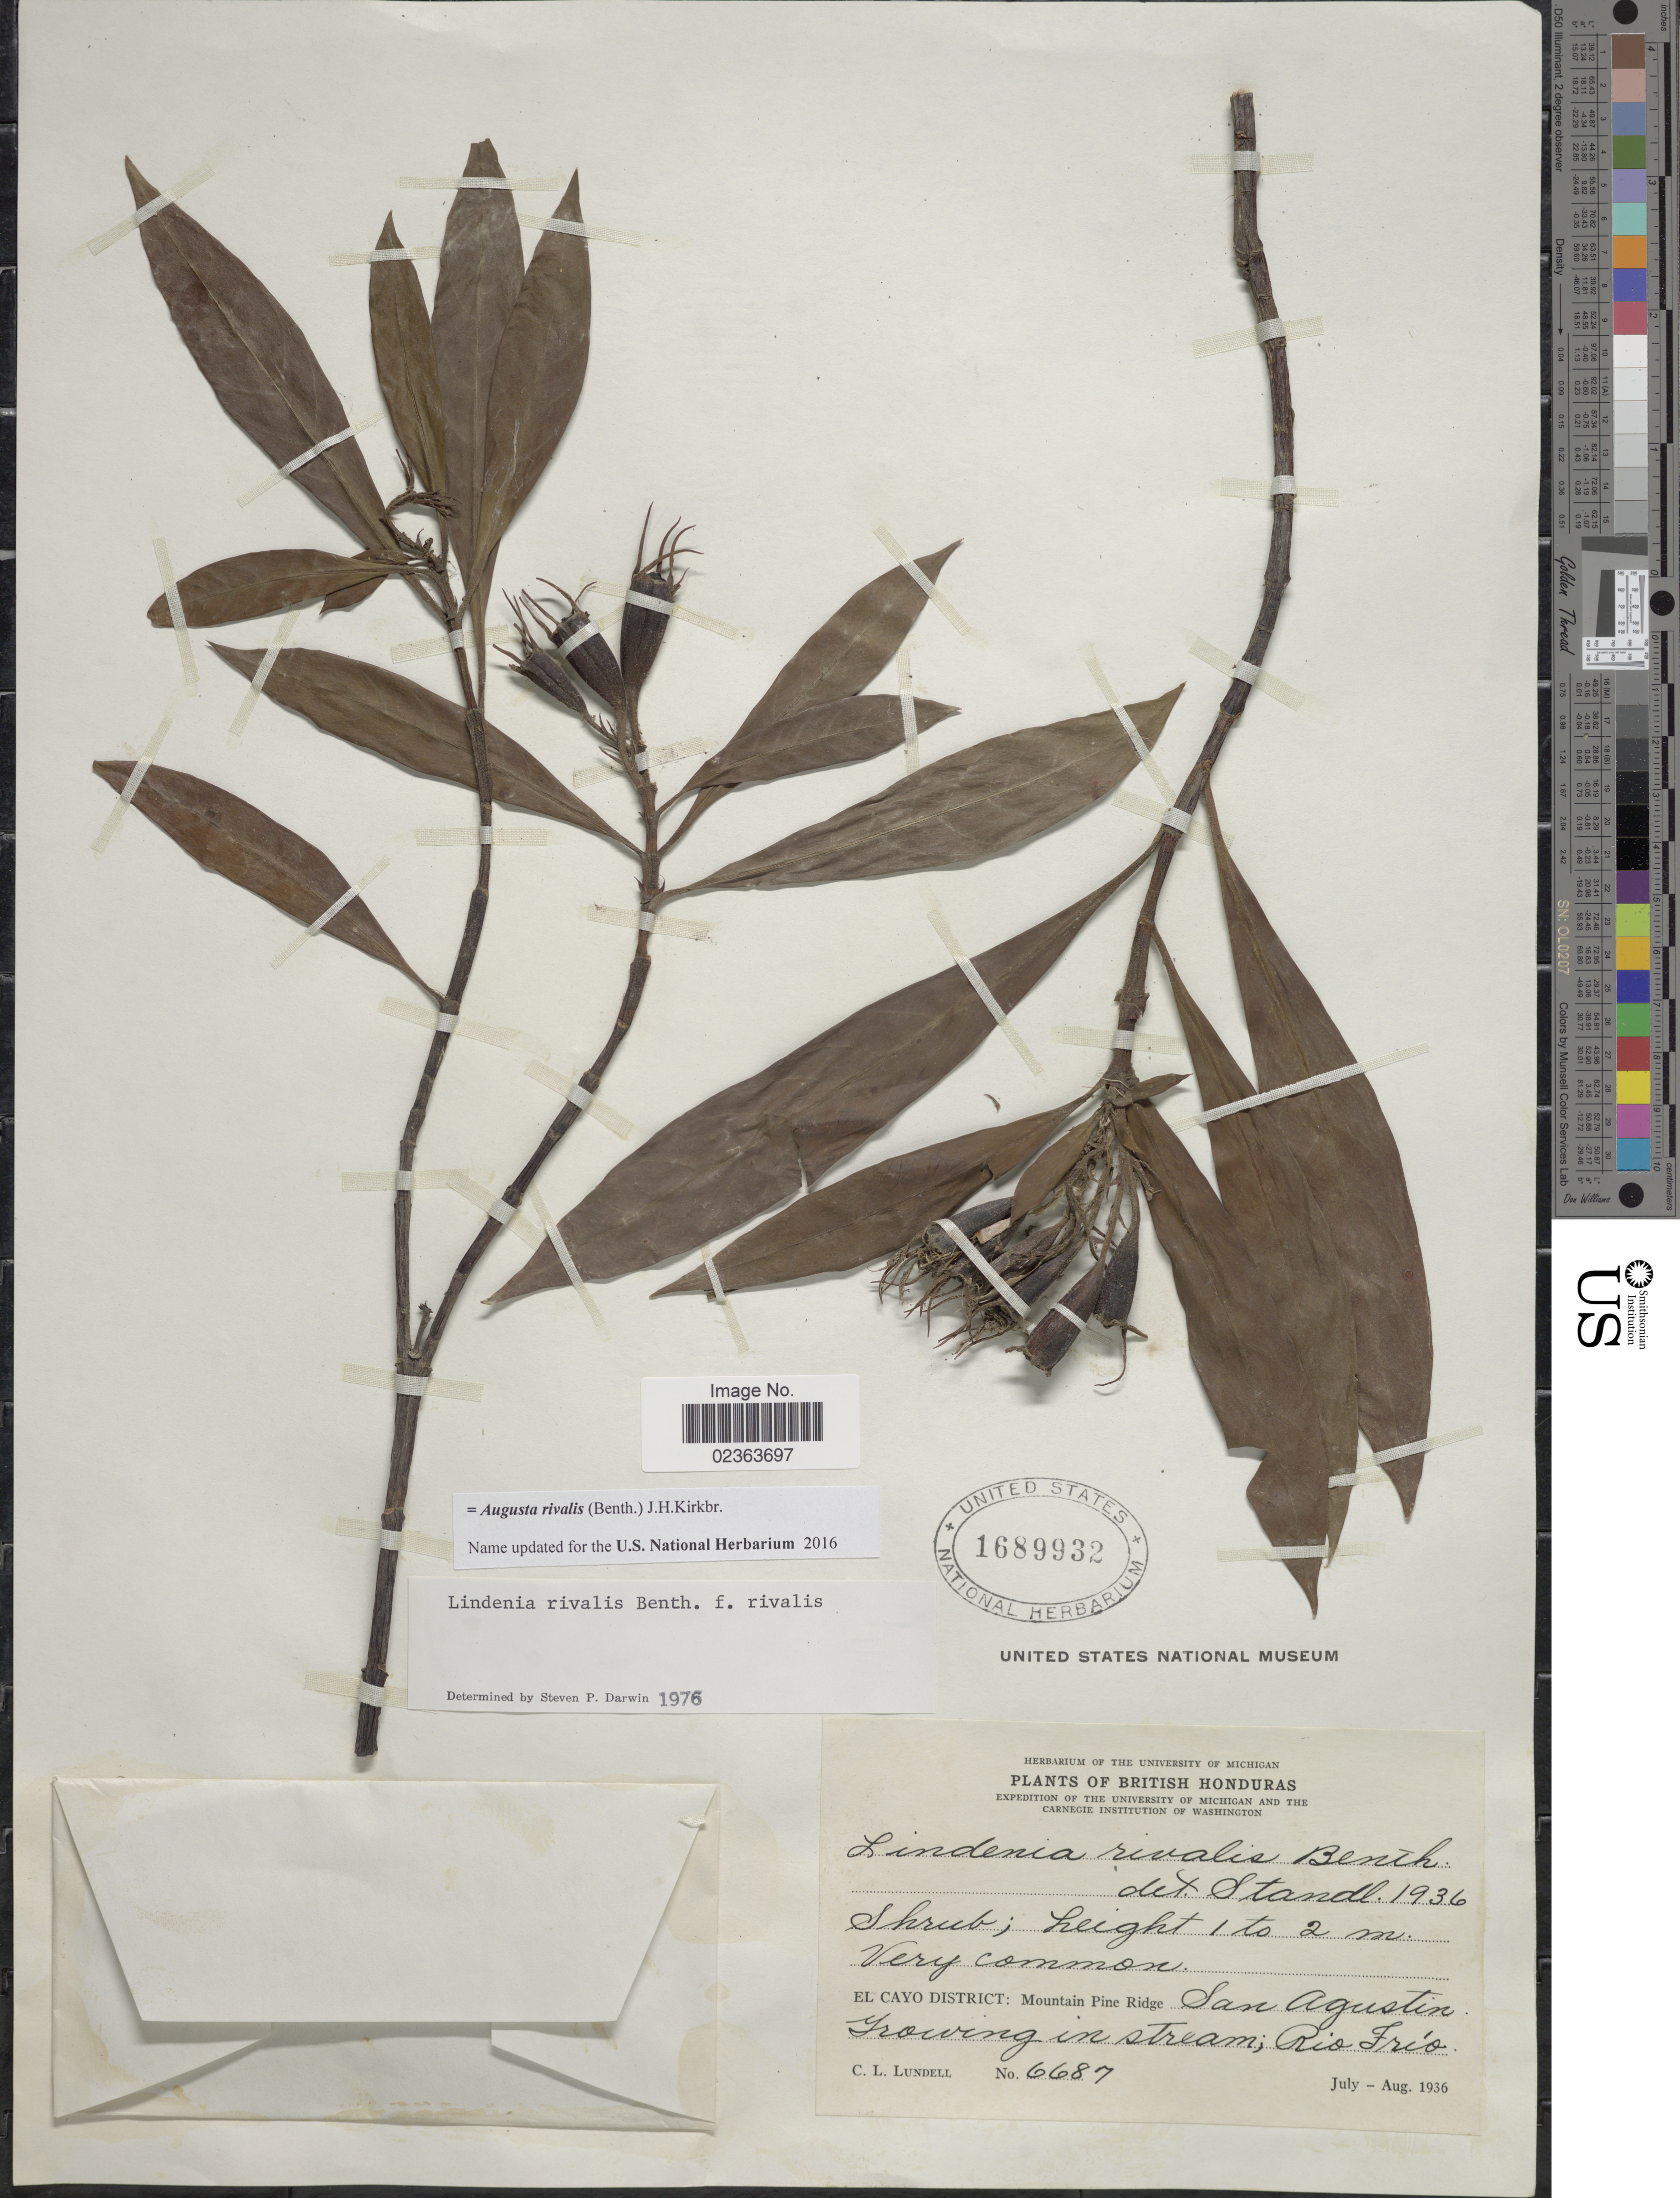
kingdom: Plantae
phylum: Tracheophyta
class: Magnoliopsida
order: Gentianales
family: Rubiaceae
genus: Augusta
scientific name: Augusta rivalis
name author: (Benth.) J.H. Kirkbr.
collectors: C. L. Lundell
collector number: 6687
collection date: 1936-07/1936-08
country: Belize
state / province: Cayo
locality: Very common, El Cayo: Mountain Pine Ridge San Agustin, Growing in stream; Rio Frío, British Honduras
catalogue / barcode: US 1689932